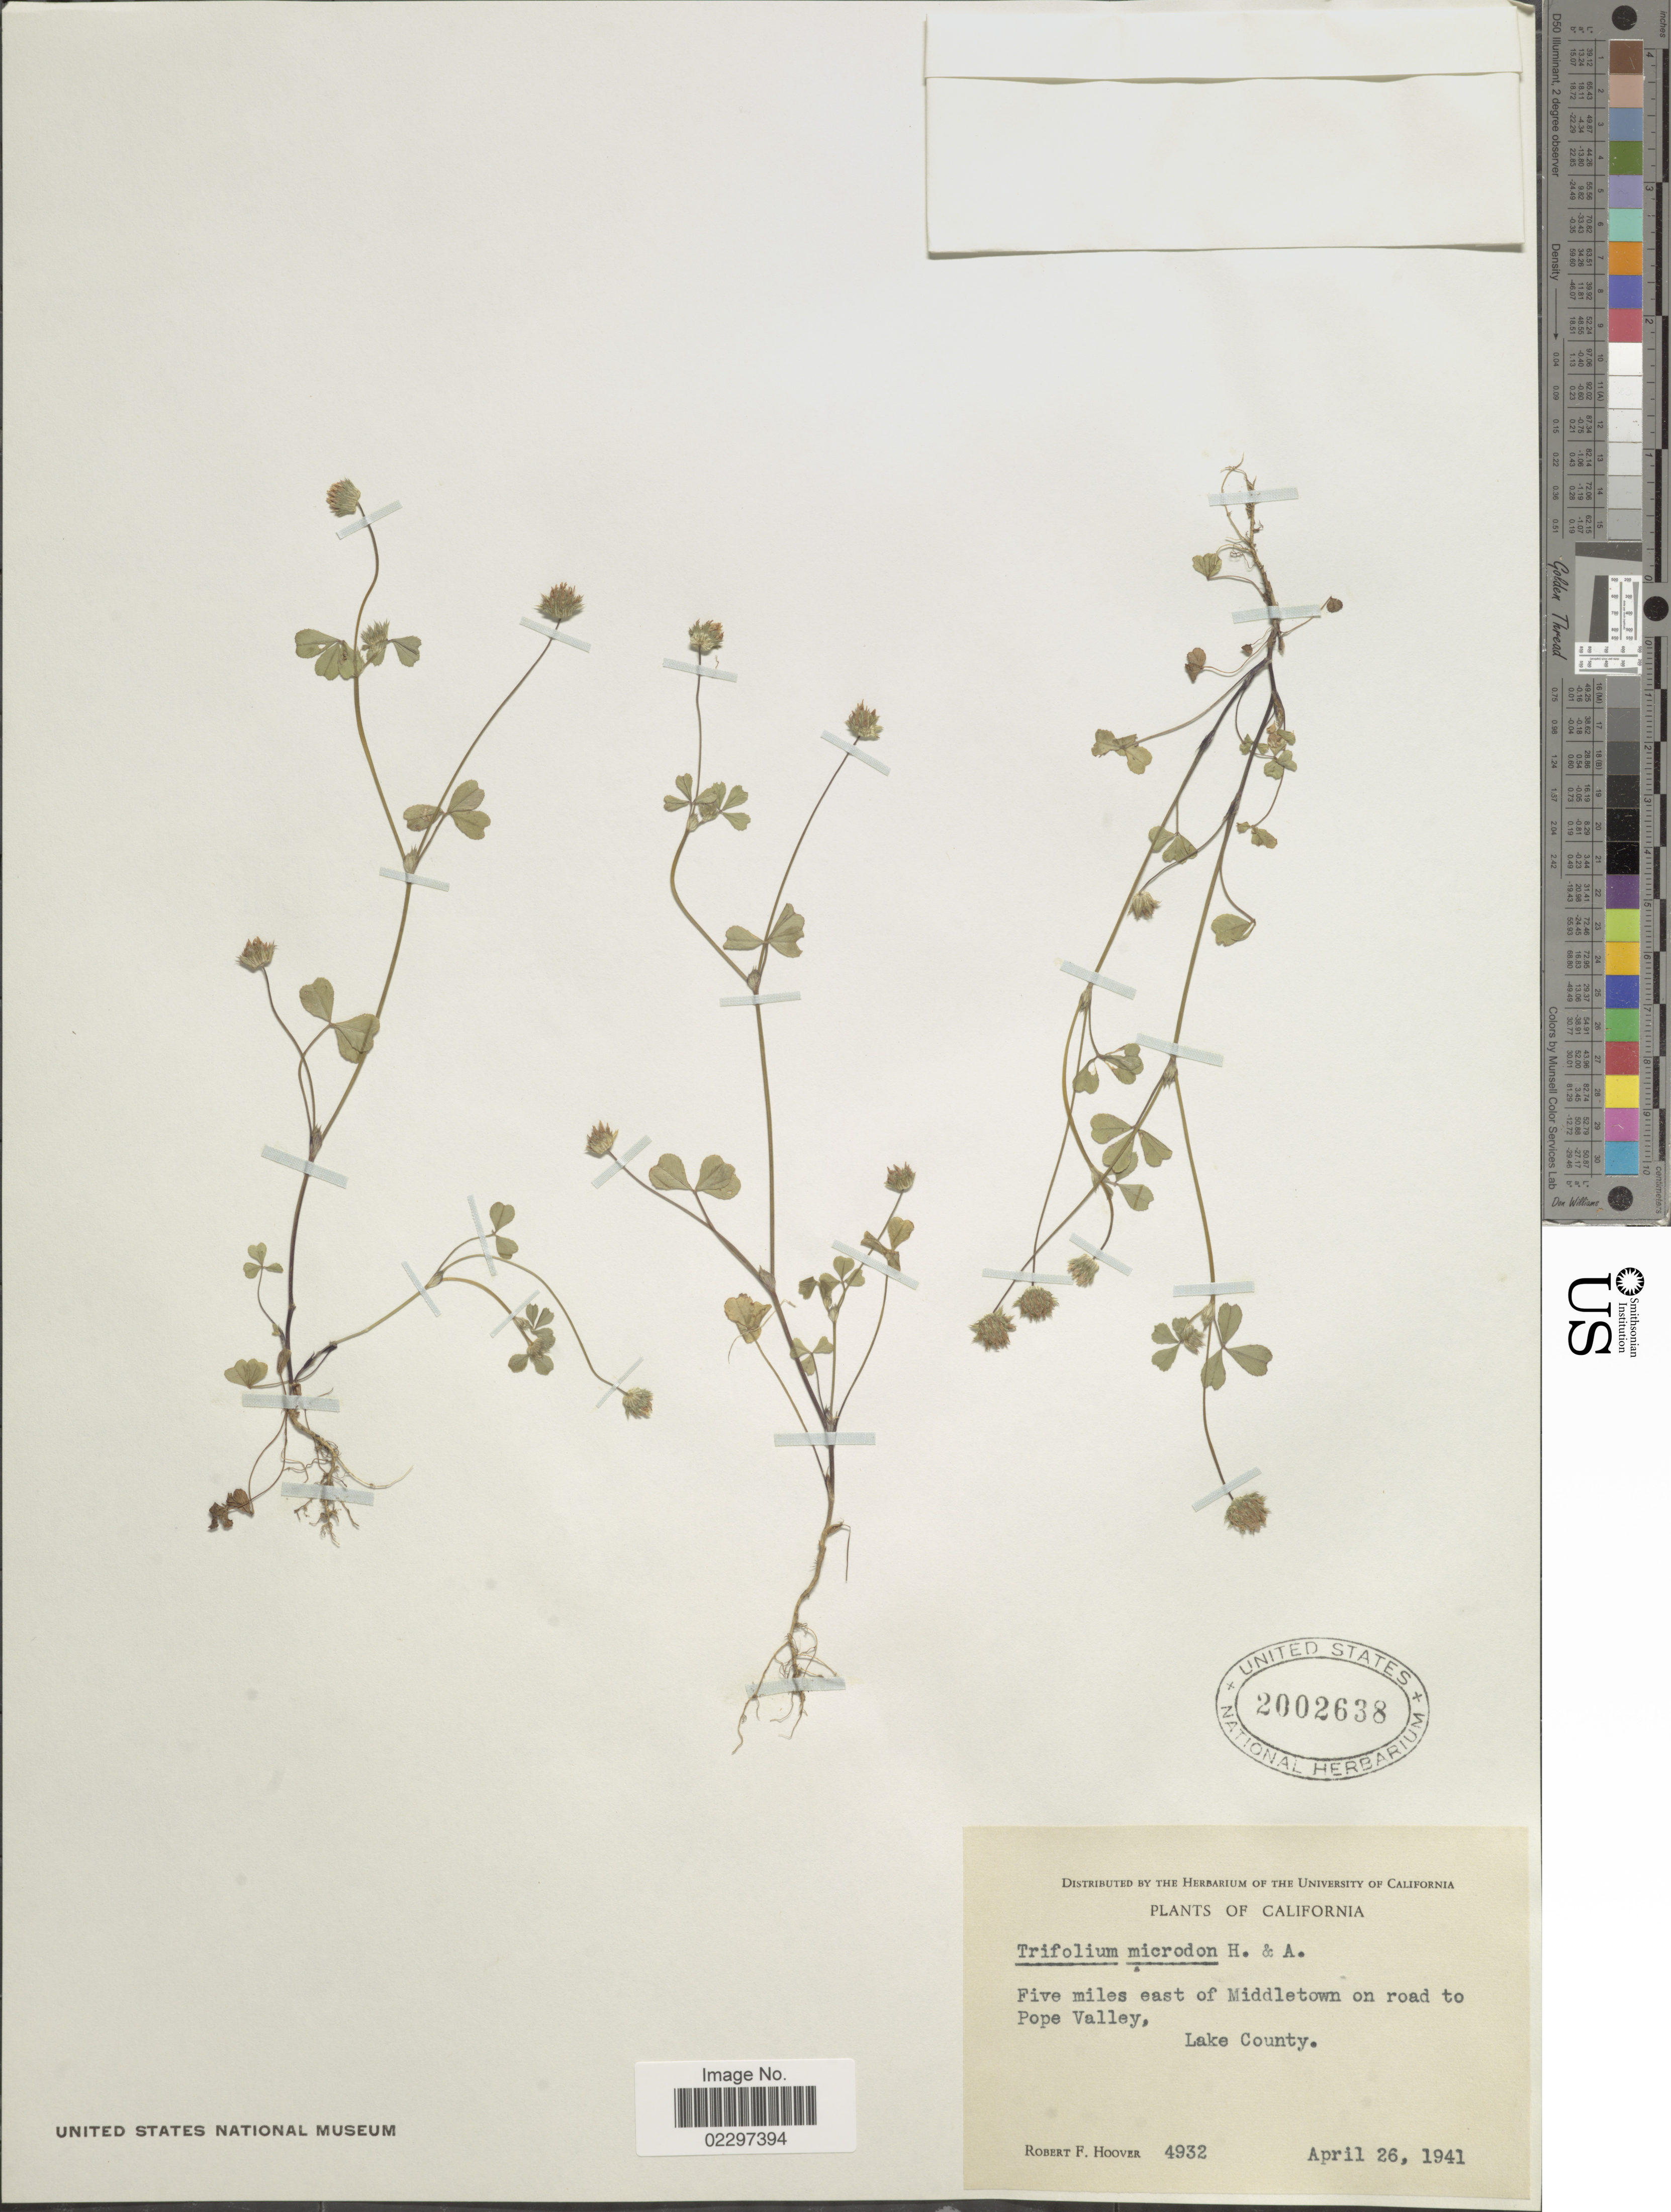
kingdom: Plantae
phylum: Tracheophyta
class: Magnoliopsida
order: Fabales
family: Fabaceae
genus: Trifolium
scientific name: Trifolium microdon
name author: Hook. & Arn.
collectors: R. F. Hoover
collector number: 4932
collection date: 1941-04-26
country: United States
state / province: California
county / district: Lake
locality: Five miles east of Middletown on road to Pope Valley, Lake County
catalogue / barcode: US 2002638